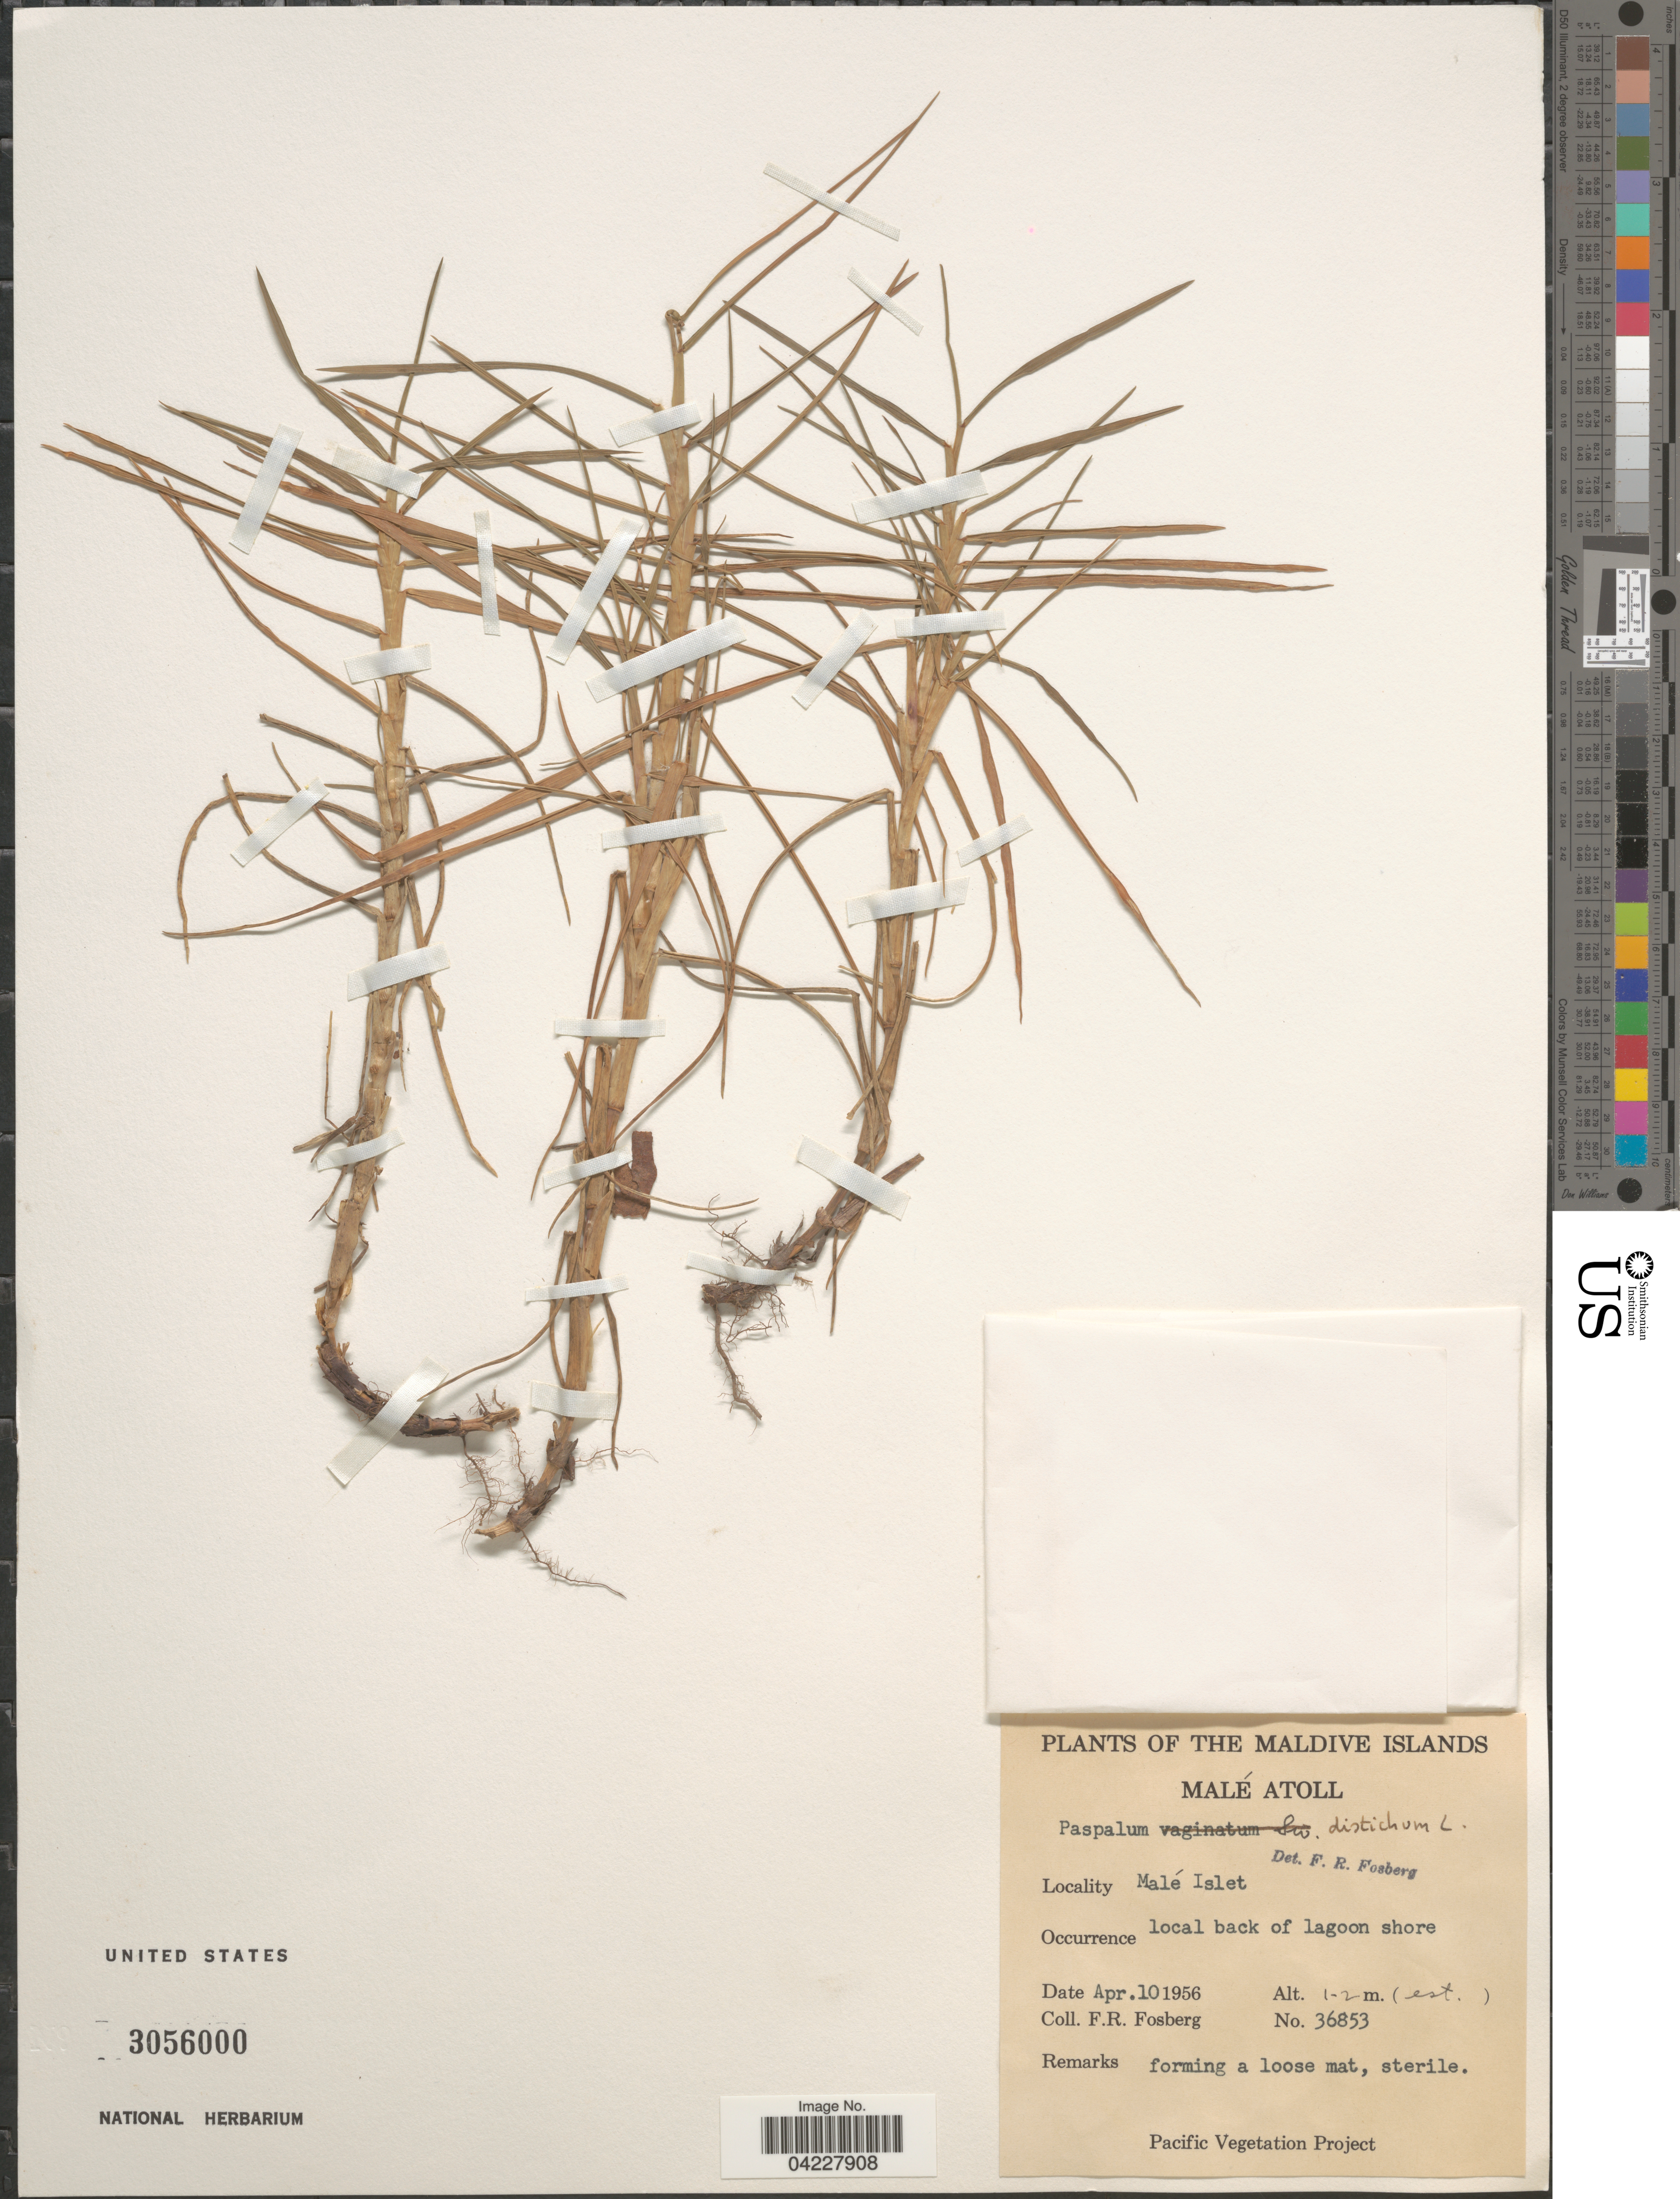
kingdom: Plantae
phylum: Tracheophyta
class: Liliopsida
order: Poales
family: Poaceae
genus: Paspalum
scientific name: Paspalum distichum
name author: L.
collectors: F. R. Fosberg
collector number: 36853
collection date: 1956-04-10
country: Maldive Islands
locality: Malé Atoll. Malé Islet.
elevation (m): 1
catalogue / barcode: US 3056000